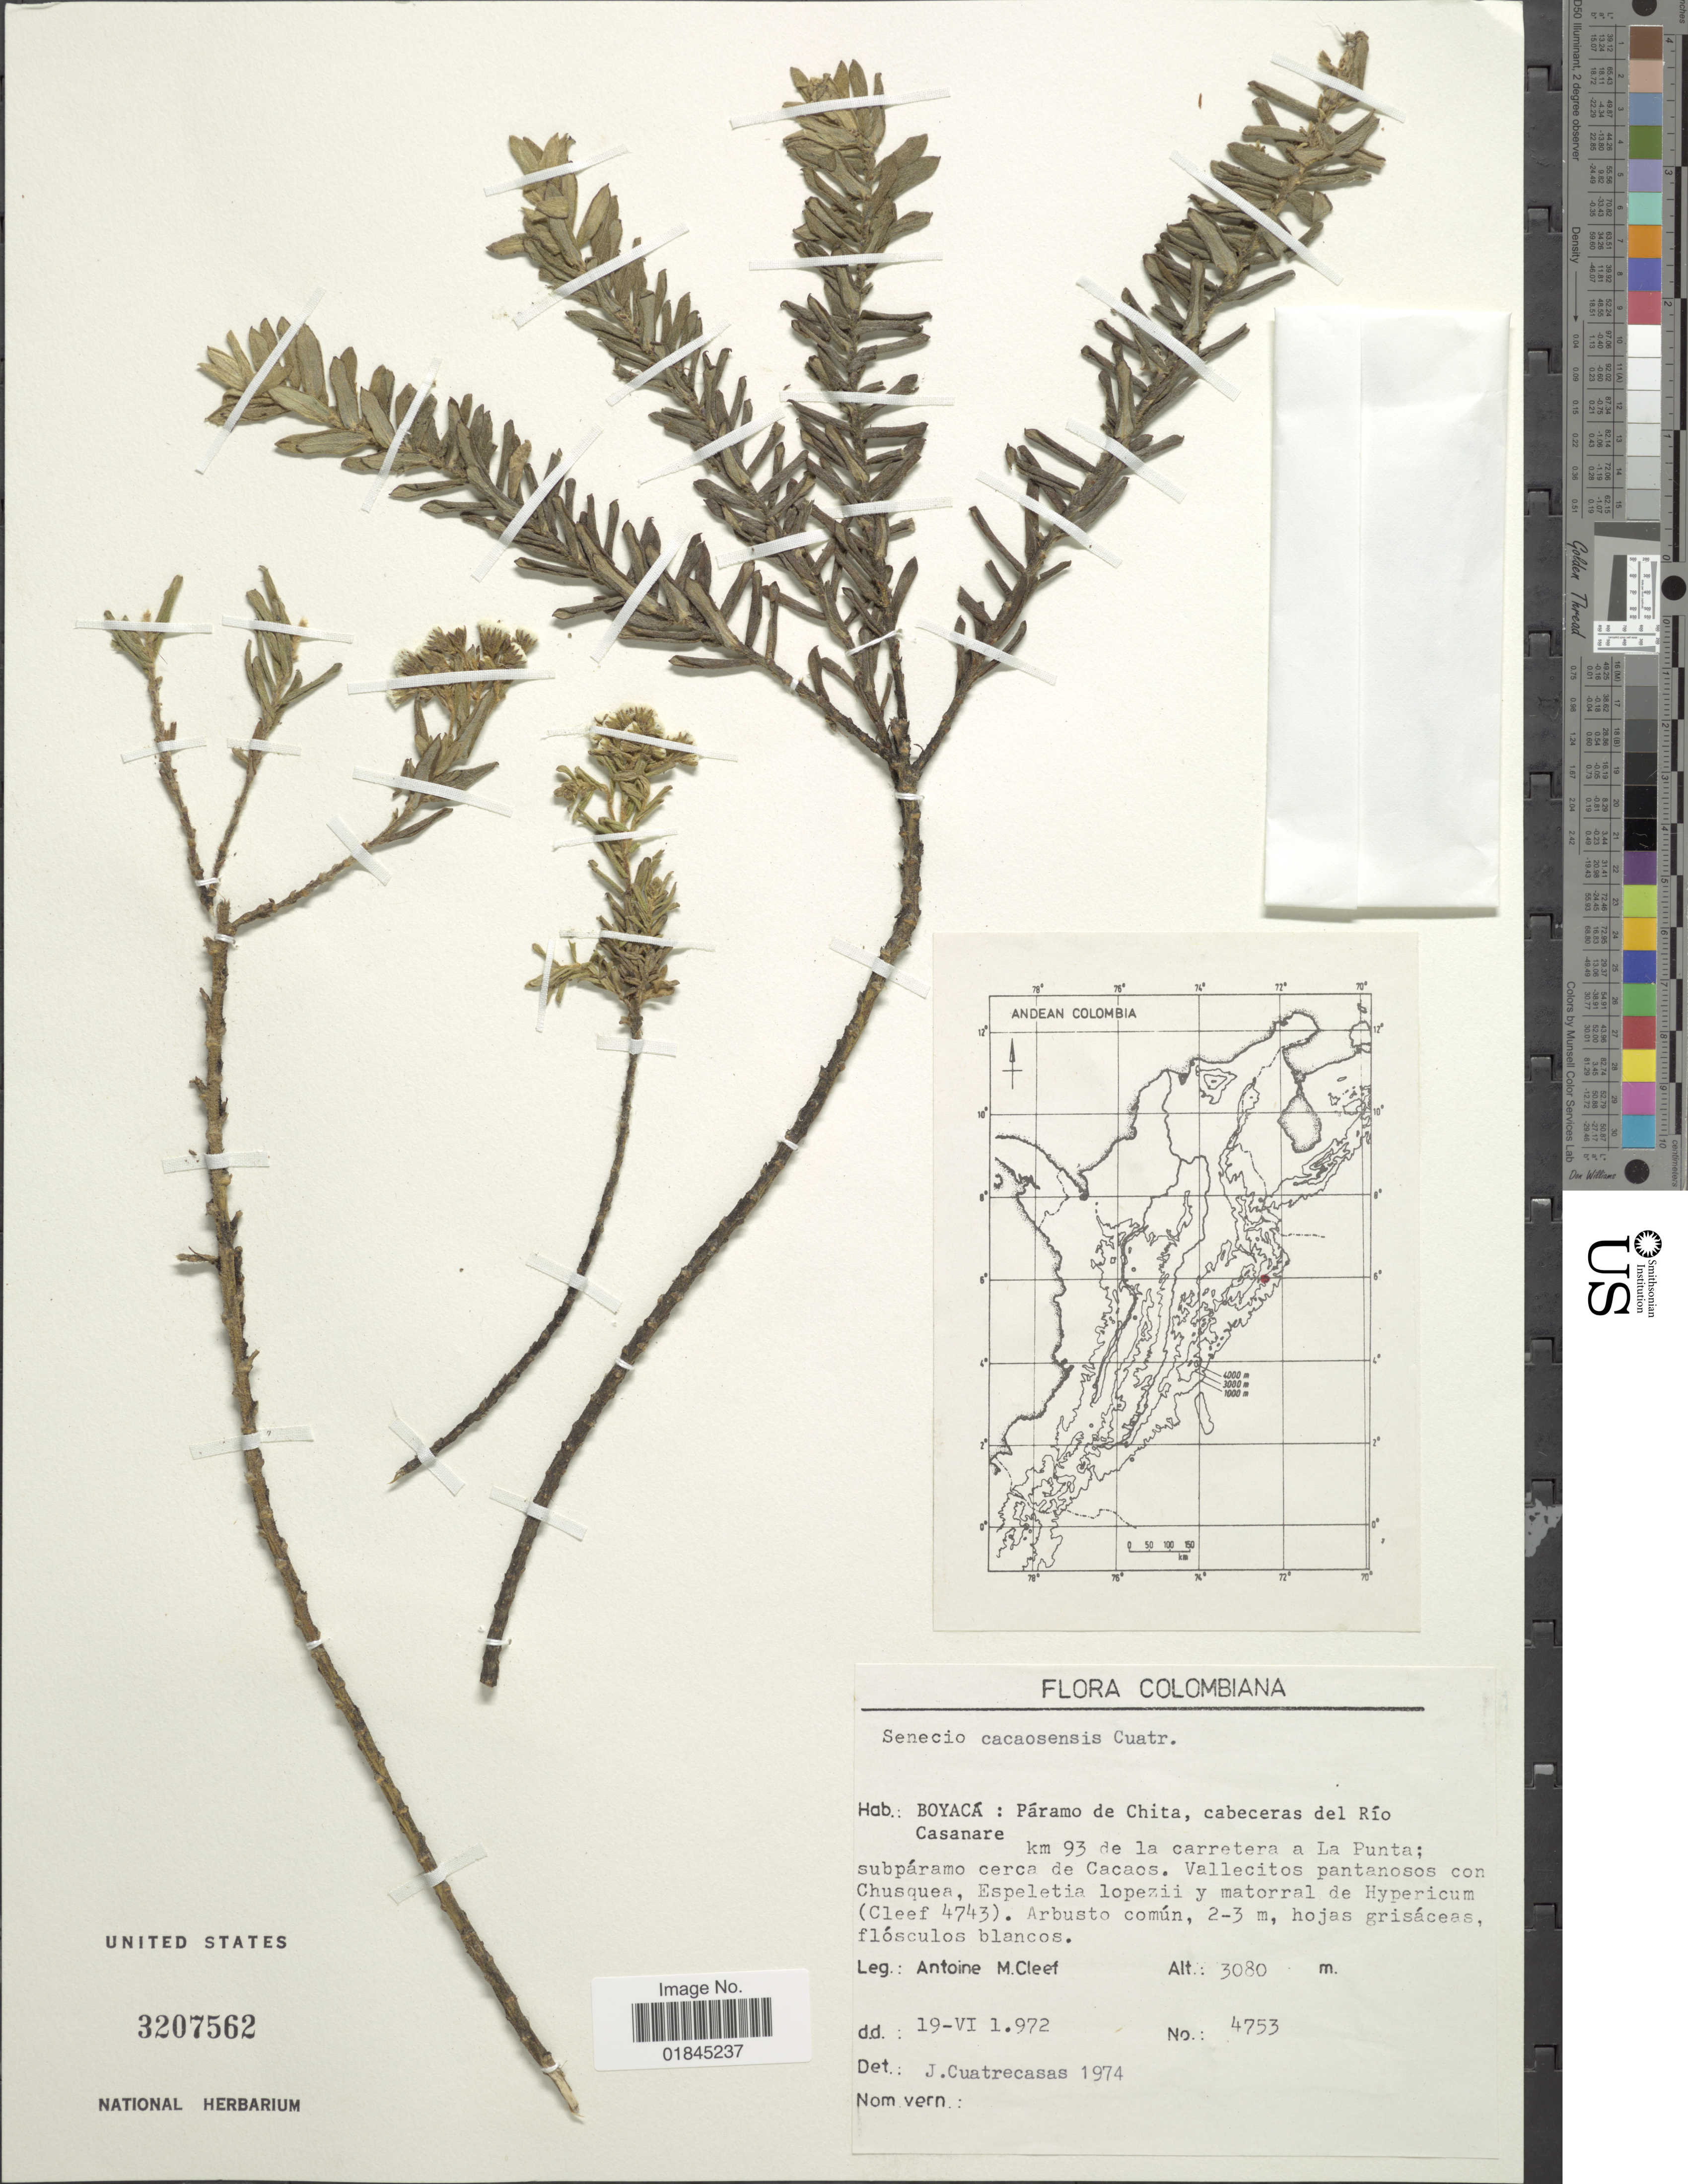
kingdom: Plantae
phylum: Tracheophyta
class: Magnoliopsida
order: Asterales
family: Asteraceae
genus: Pentacalia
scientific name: Pentacalia cacaosensis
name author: Cuatrec.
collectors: A. M. Cleef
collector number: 4753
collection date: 1972-06-19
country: Colombia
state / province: Boyacá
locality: Boyacá: Páramo de Chita, cabeceras del Río Casanare. Km 93 de la carretera a La Punta; subpáramo cerca de Cacaos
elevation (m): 3080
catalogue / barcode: US 3207562